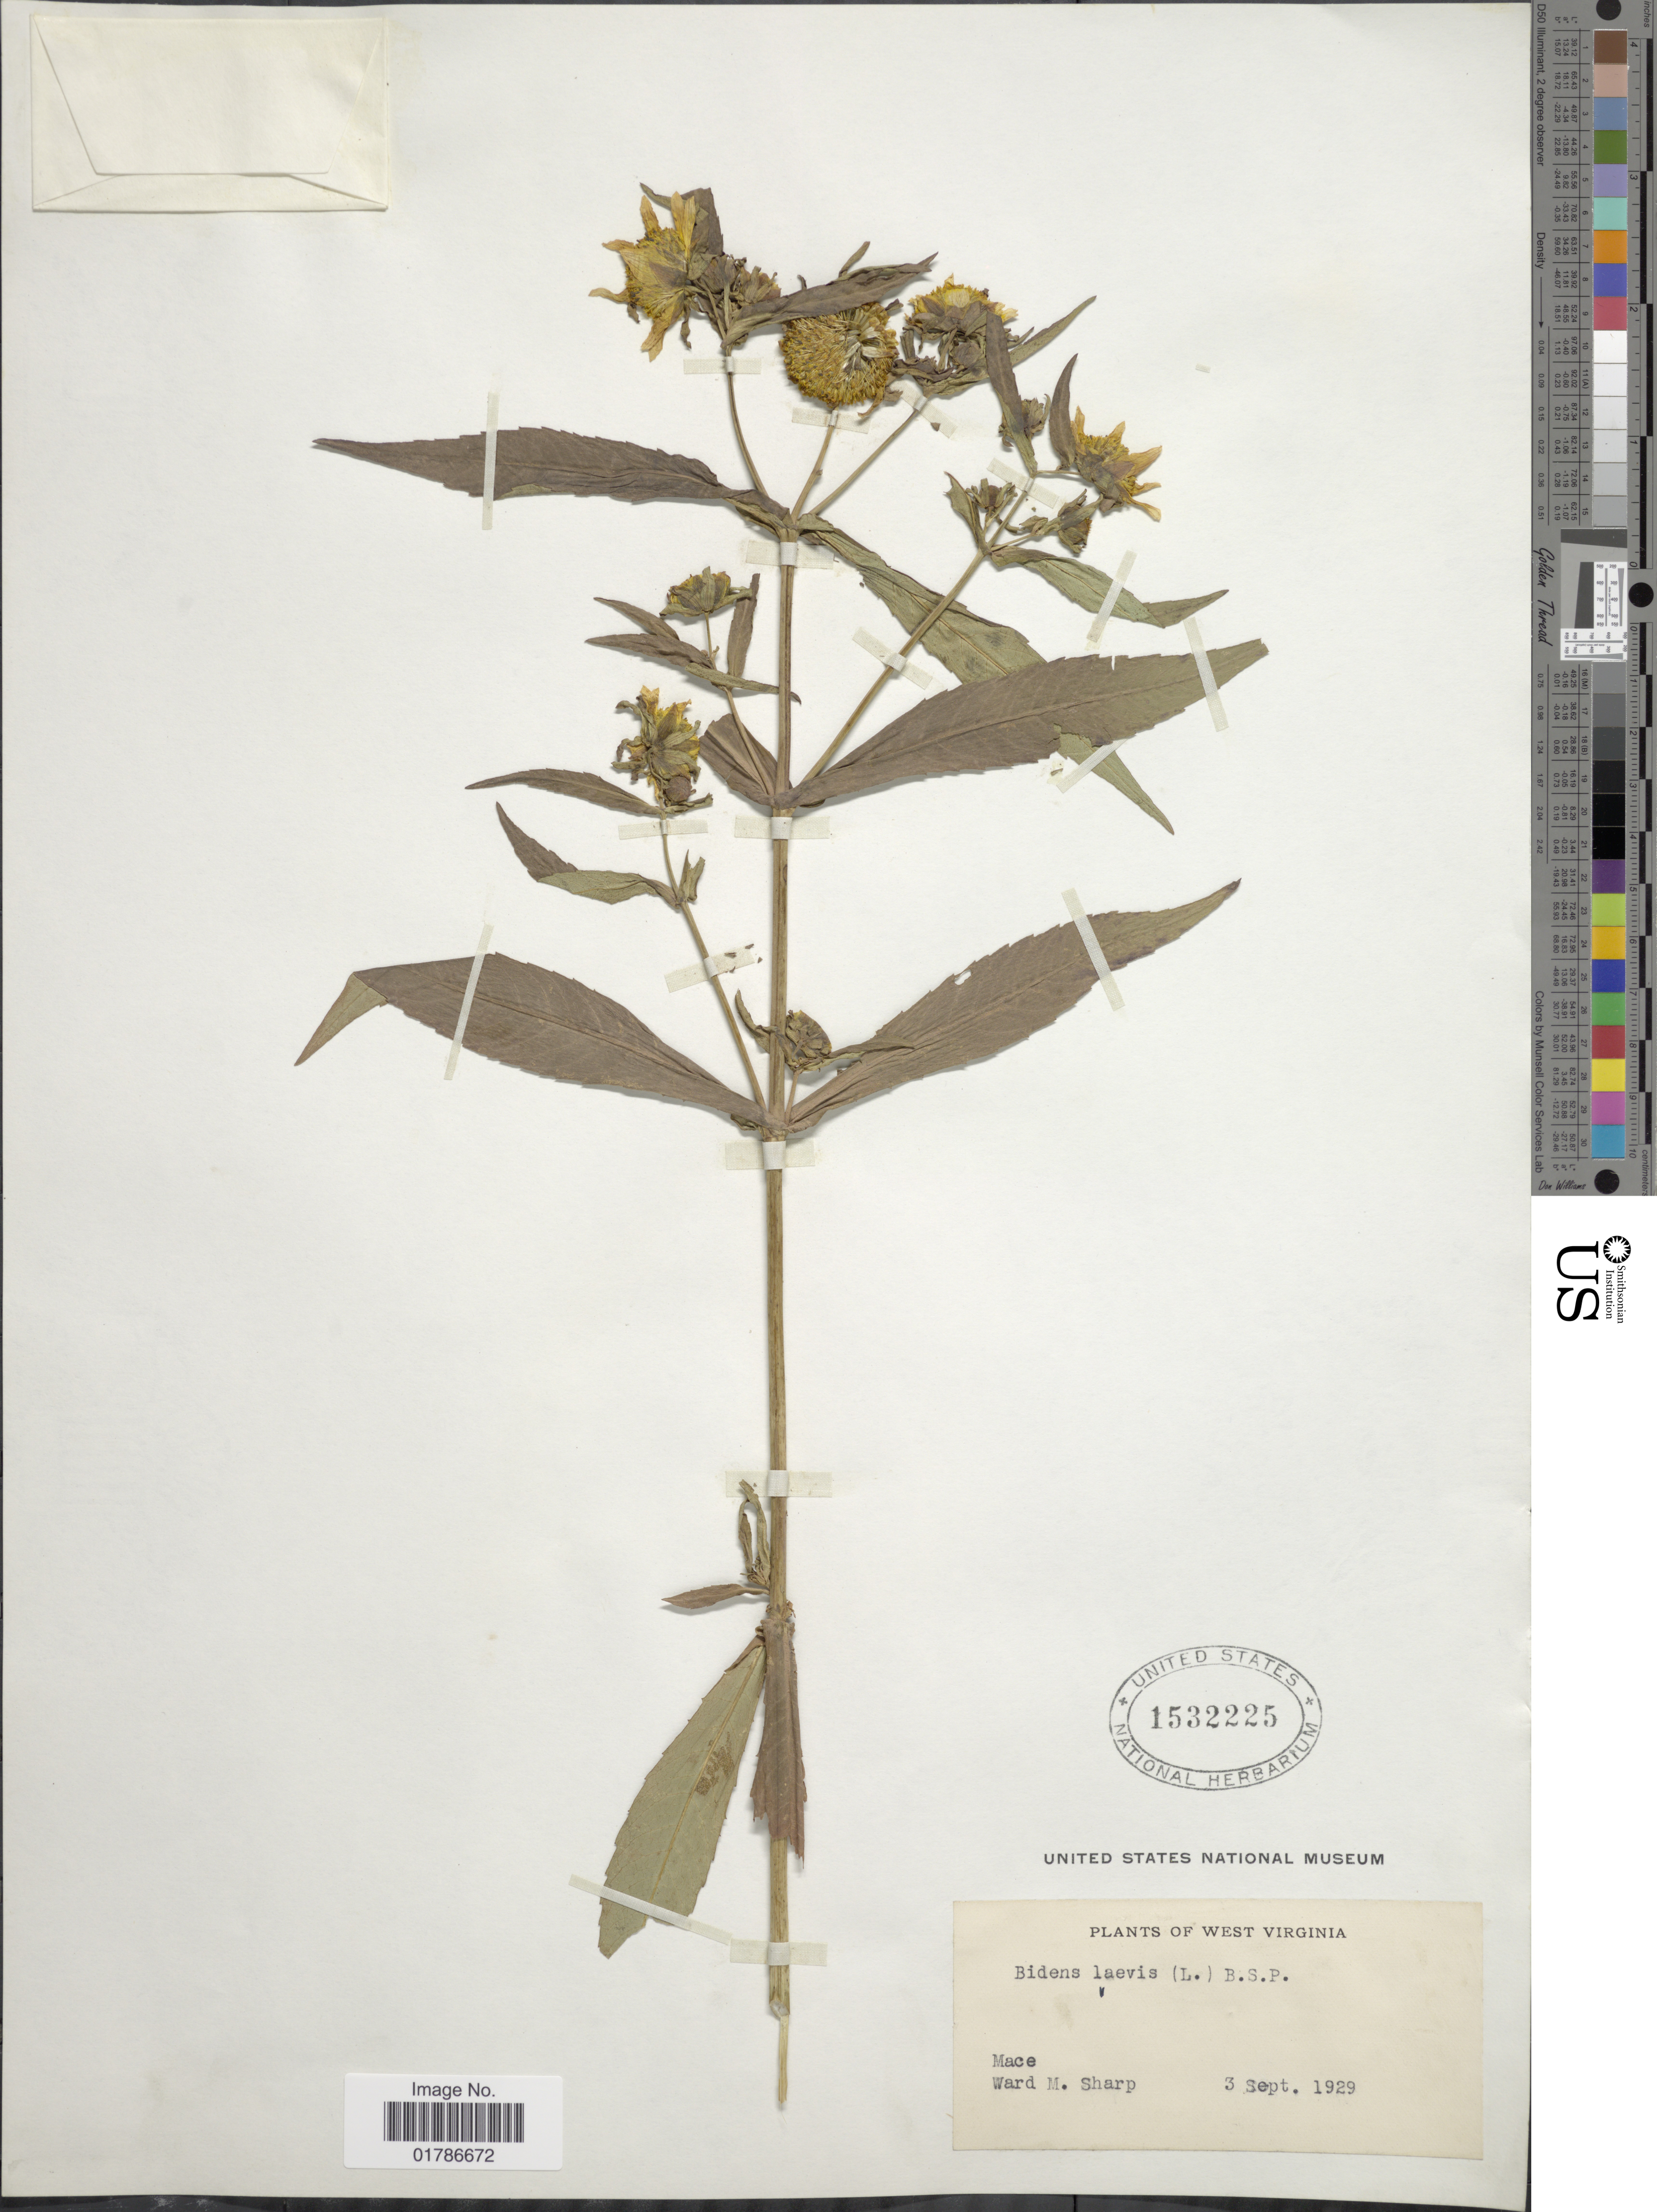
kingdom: Plantae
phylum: Tracheophyta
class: Magnoliopsida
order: Asterales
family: Asteraceae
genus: Bidens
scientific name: Bidens laevis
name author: (L.) Britton, Stearns & Poggenb.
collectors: W. M. Sharp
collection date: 1929-09-03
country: United States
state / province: West Virginia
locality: Mace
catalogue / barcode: US 1532225